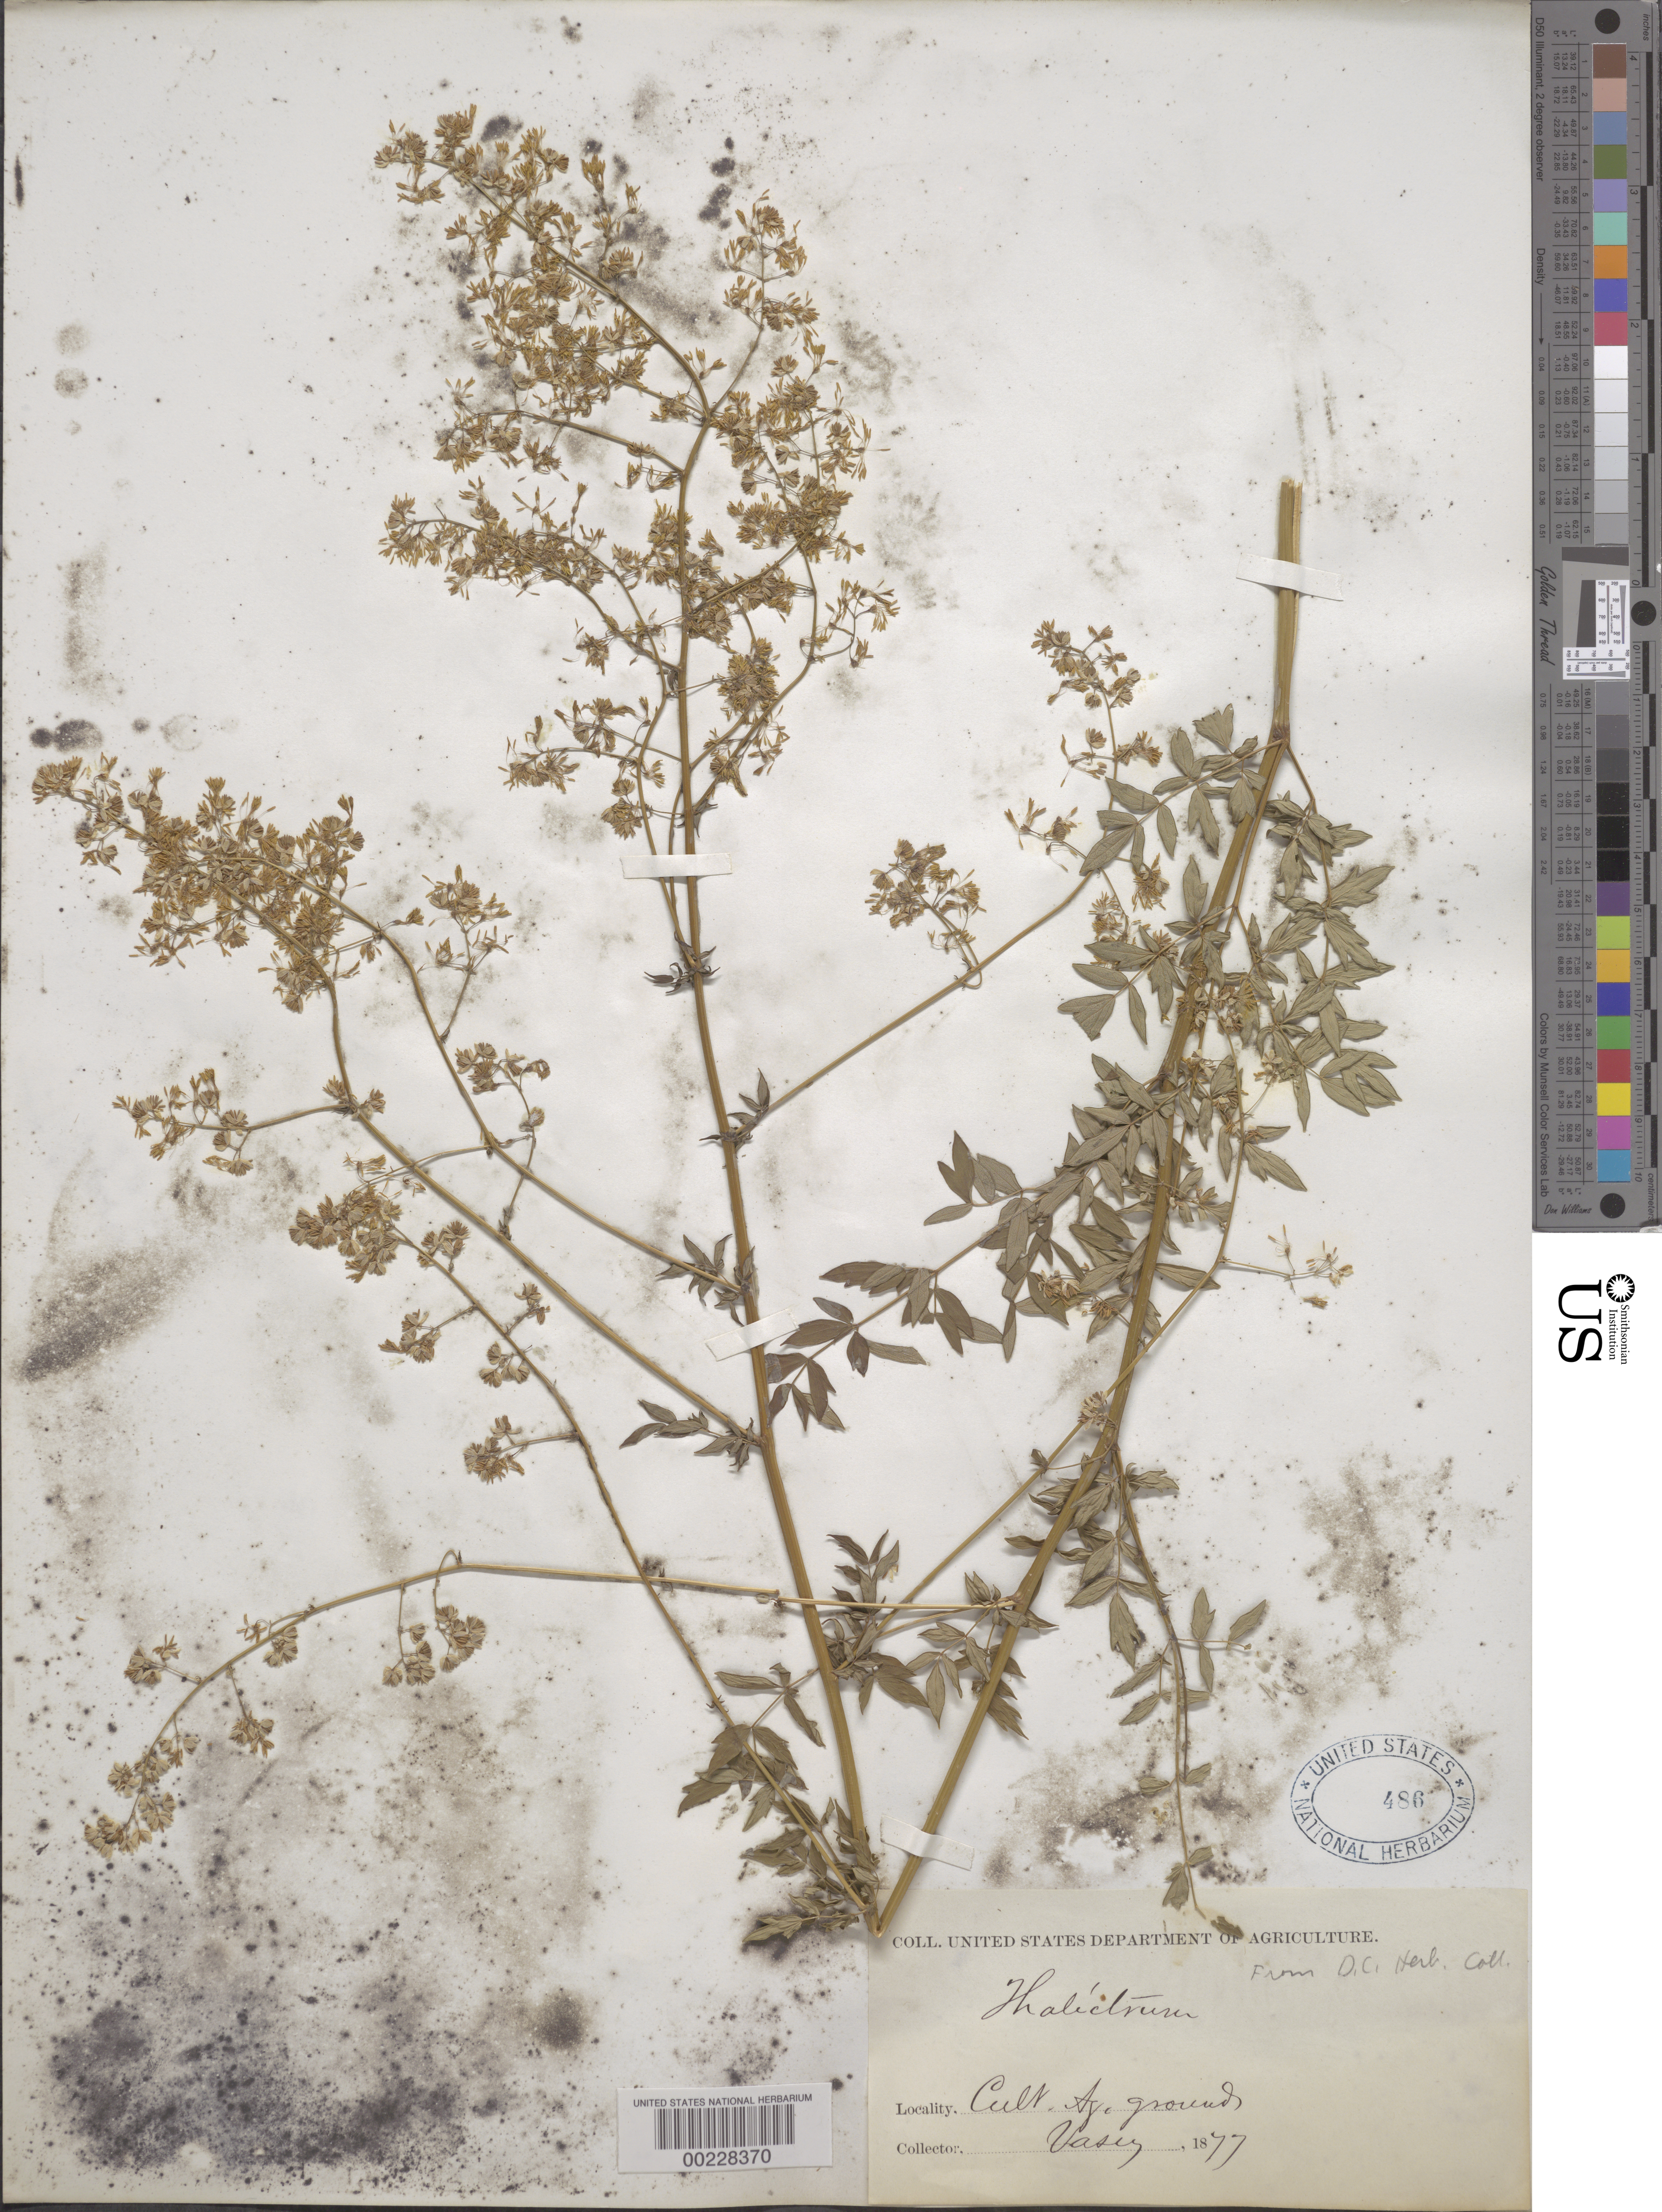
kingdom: Plantae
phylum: Tracheophyta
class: Magnoliopsida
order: Ranunculales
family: Ranunculaceae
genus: Thalictrum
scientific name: Thalictrum sp.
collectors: G. R. Vasey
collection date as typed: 1877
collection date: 1877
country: United States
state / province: District of Columbia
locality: Agricultural grounds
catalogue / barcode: US 486